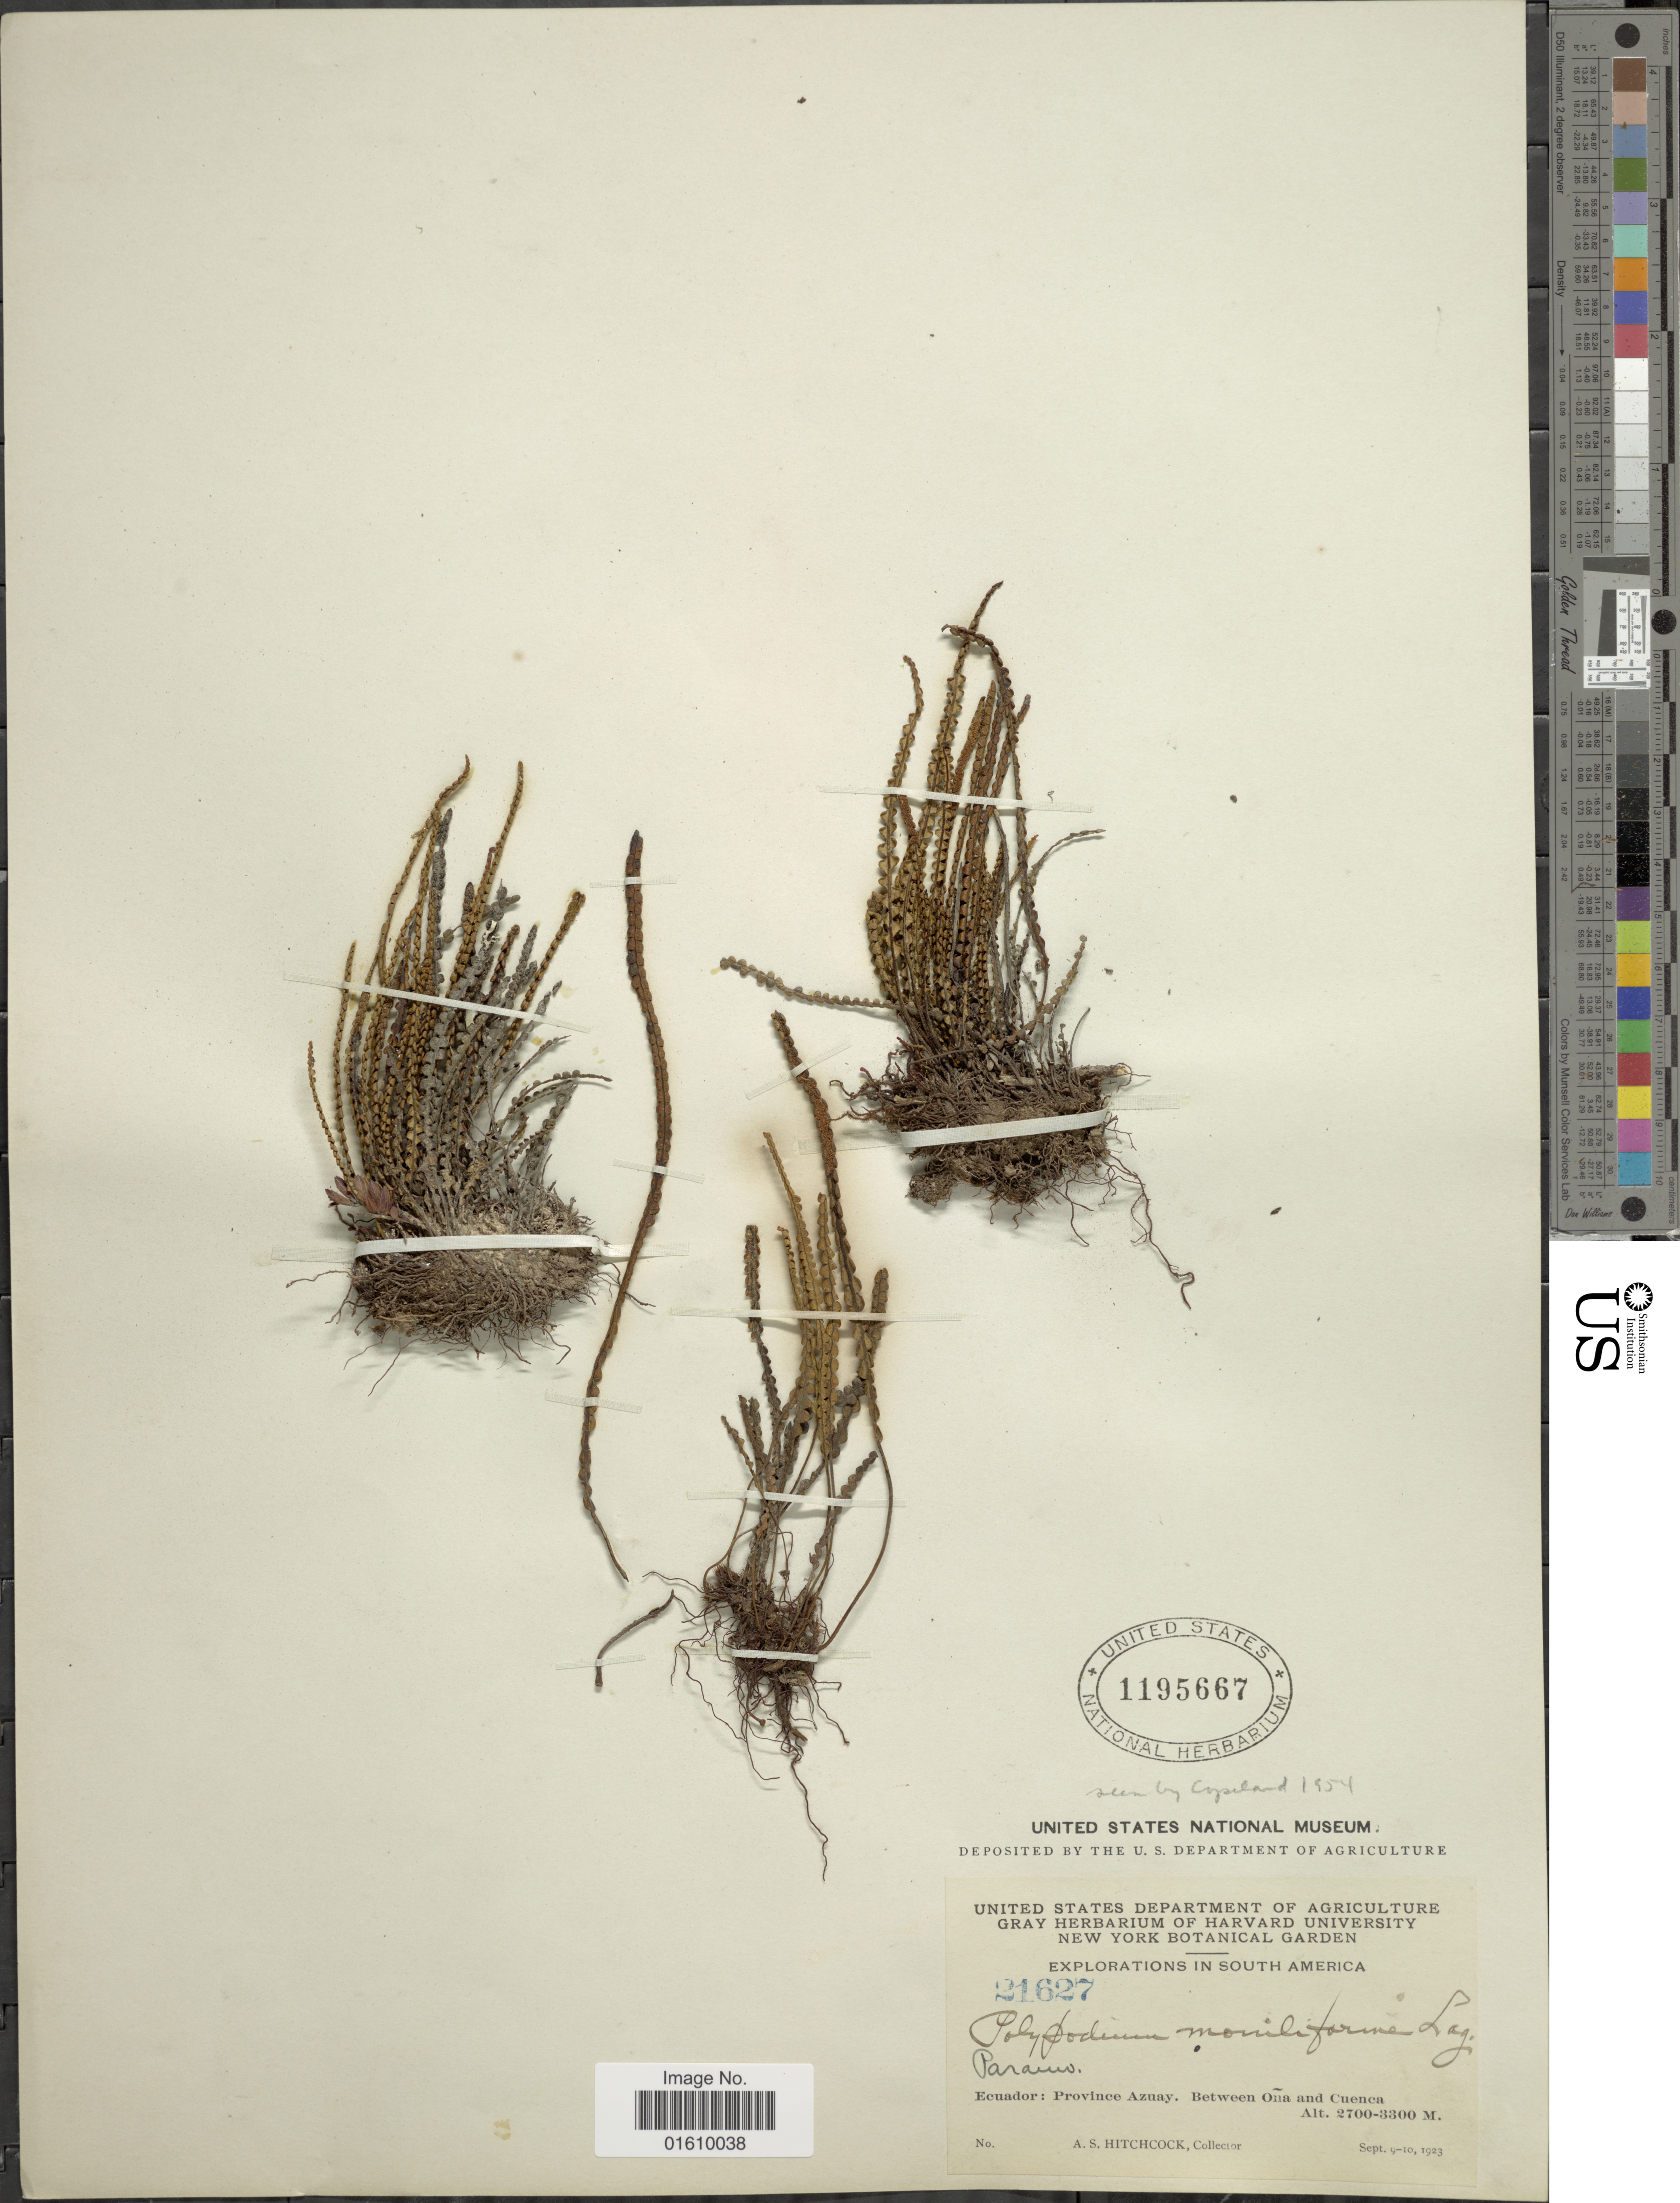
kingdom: Plantae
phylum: Tracheophyta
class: Polypodiopsida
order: Polypodiales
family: Polypodiaceae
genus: Melpomene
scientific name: Melpomene moniliformis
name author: (Lag. ex Sw.) A.R. Sm. & R.C. Moran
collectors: A. S. Hitchcock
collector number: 21627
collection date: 1923-09-09/1923-09-10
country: Ecuador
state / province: Azuay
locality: Province Azuay, Between Ona and Cuenca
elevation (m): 2700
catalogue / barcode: US 1195667